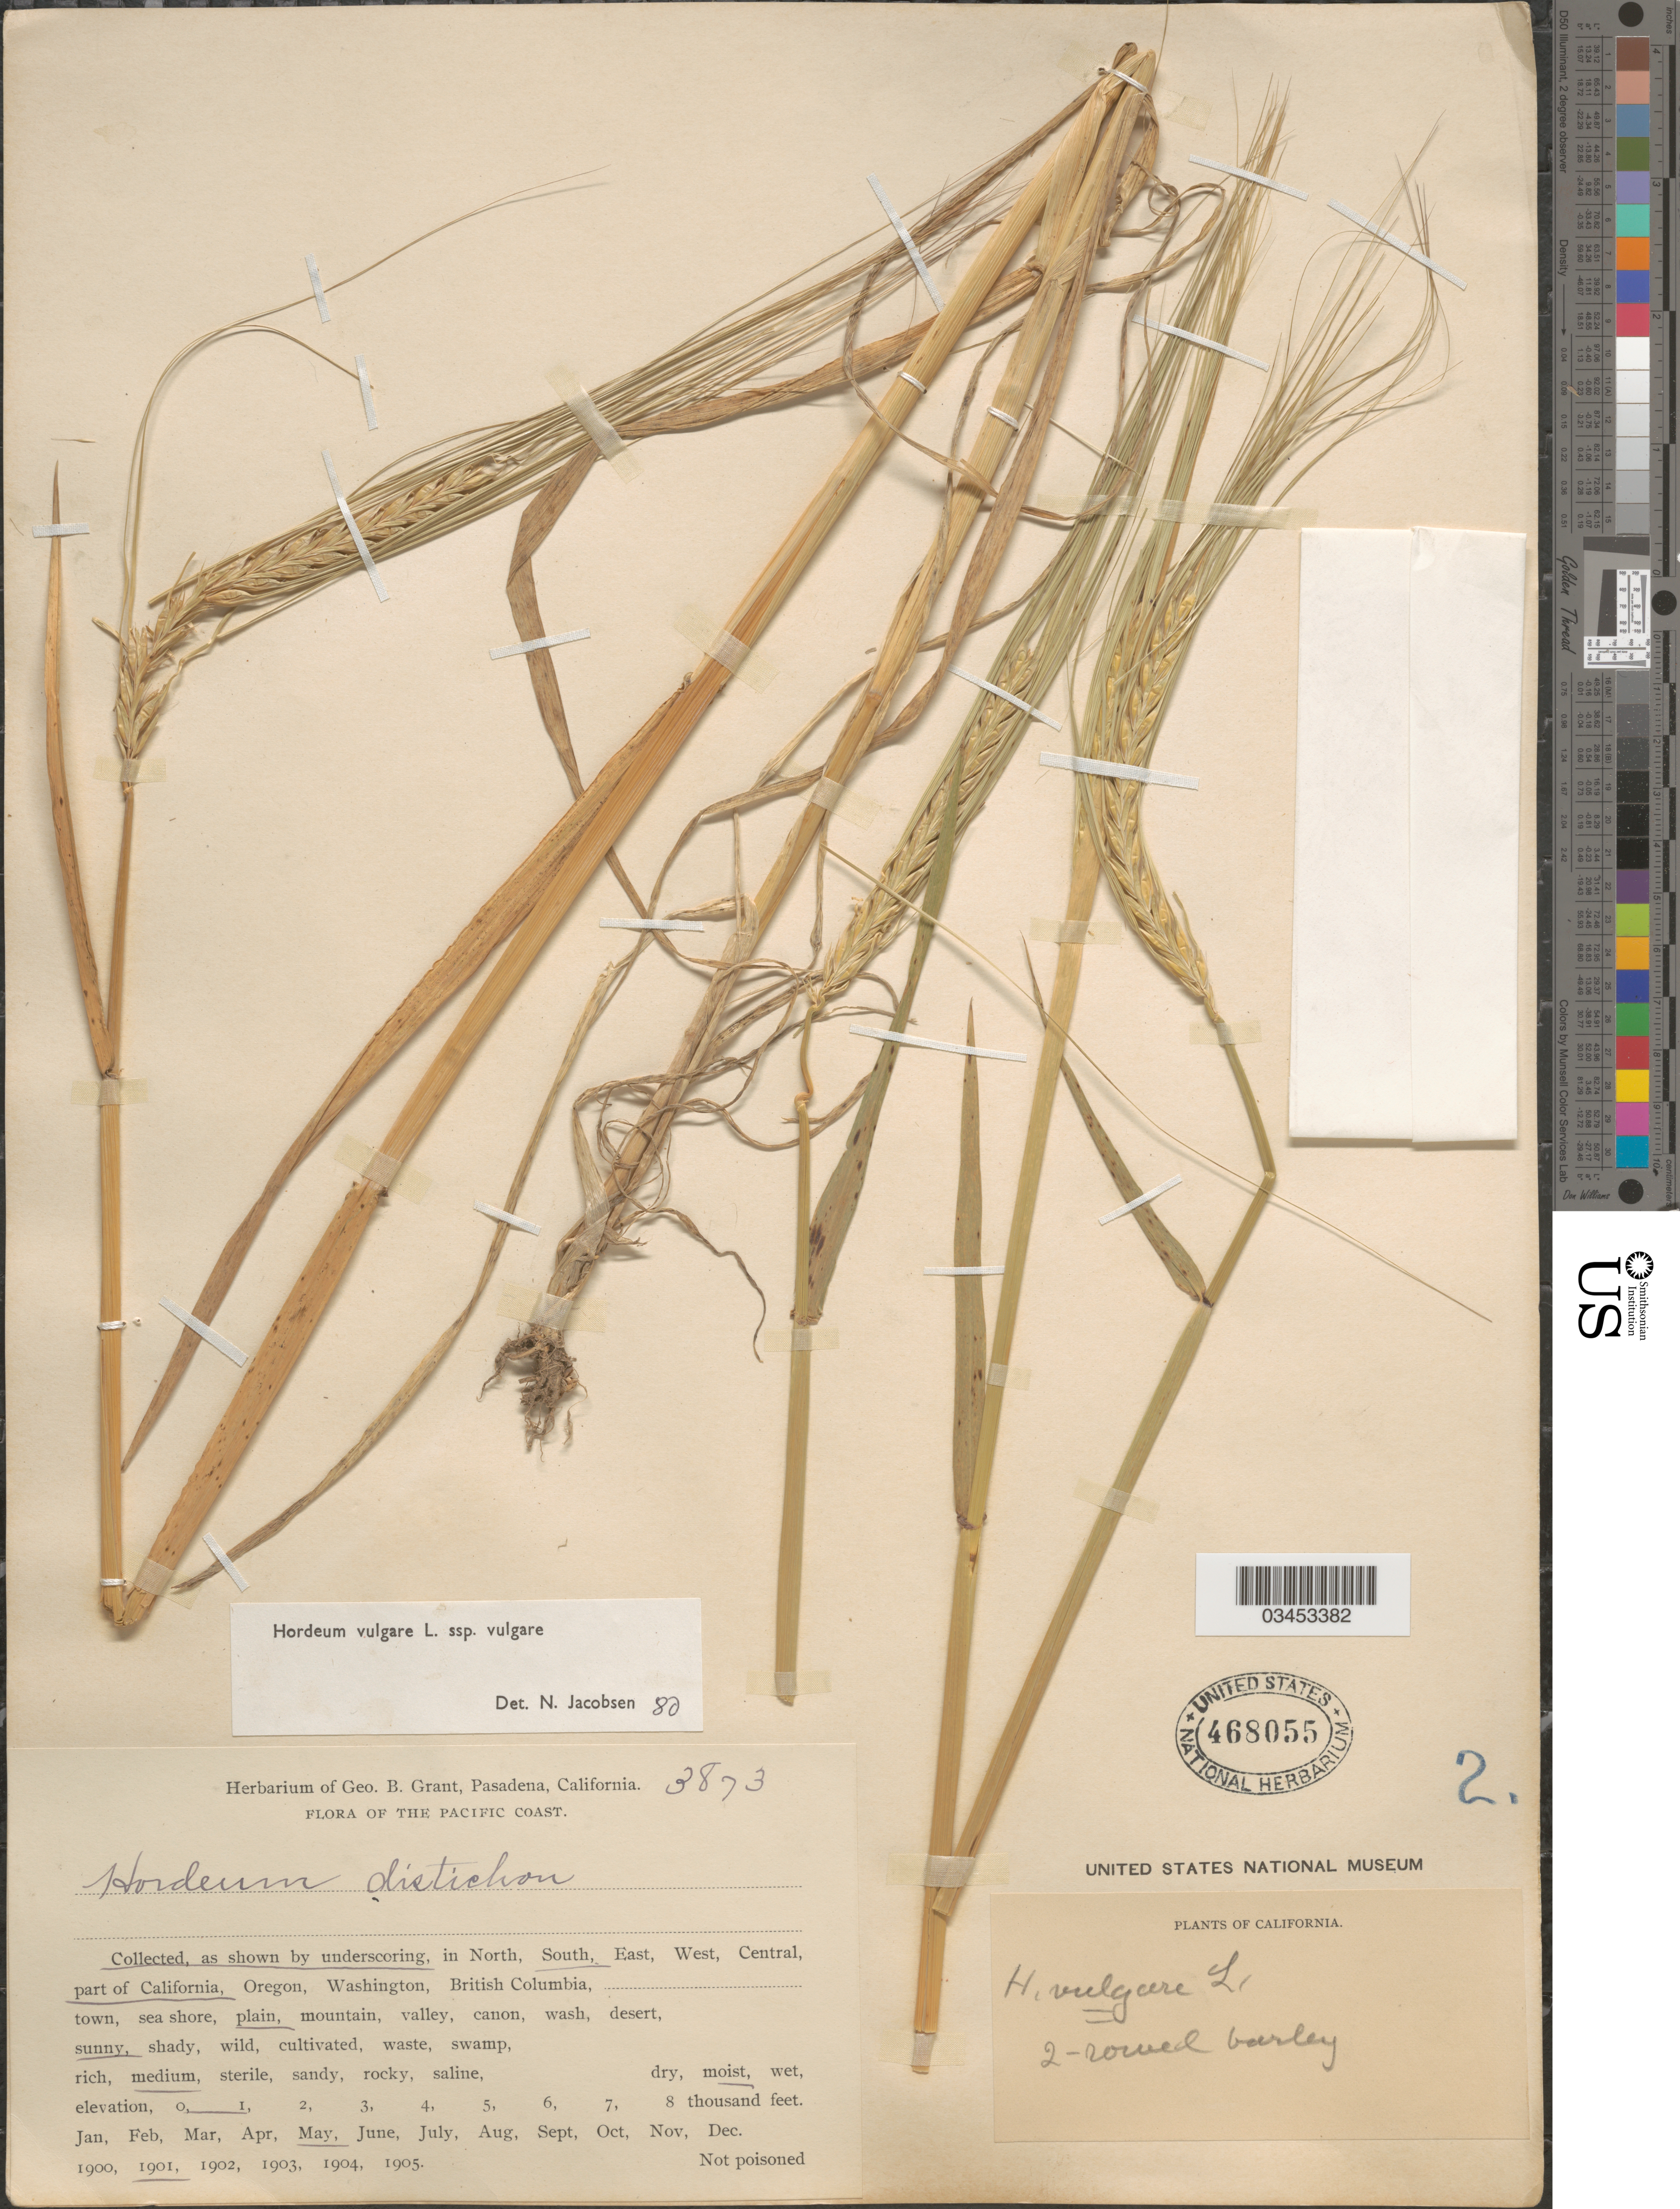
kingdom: Plantae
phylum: Tracheophyta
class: Liliopsida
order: Poales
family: Poaceae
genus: Hordeum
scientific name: Hordeum vulgare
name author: L.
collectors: ex herb. Geo. B. Grant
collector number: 3873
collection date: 1901-05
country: United States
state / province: California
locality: The Pacific Coast. South part of California.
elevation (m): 0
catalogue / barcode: US 468055